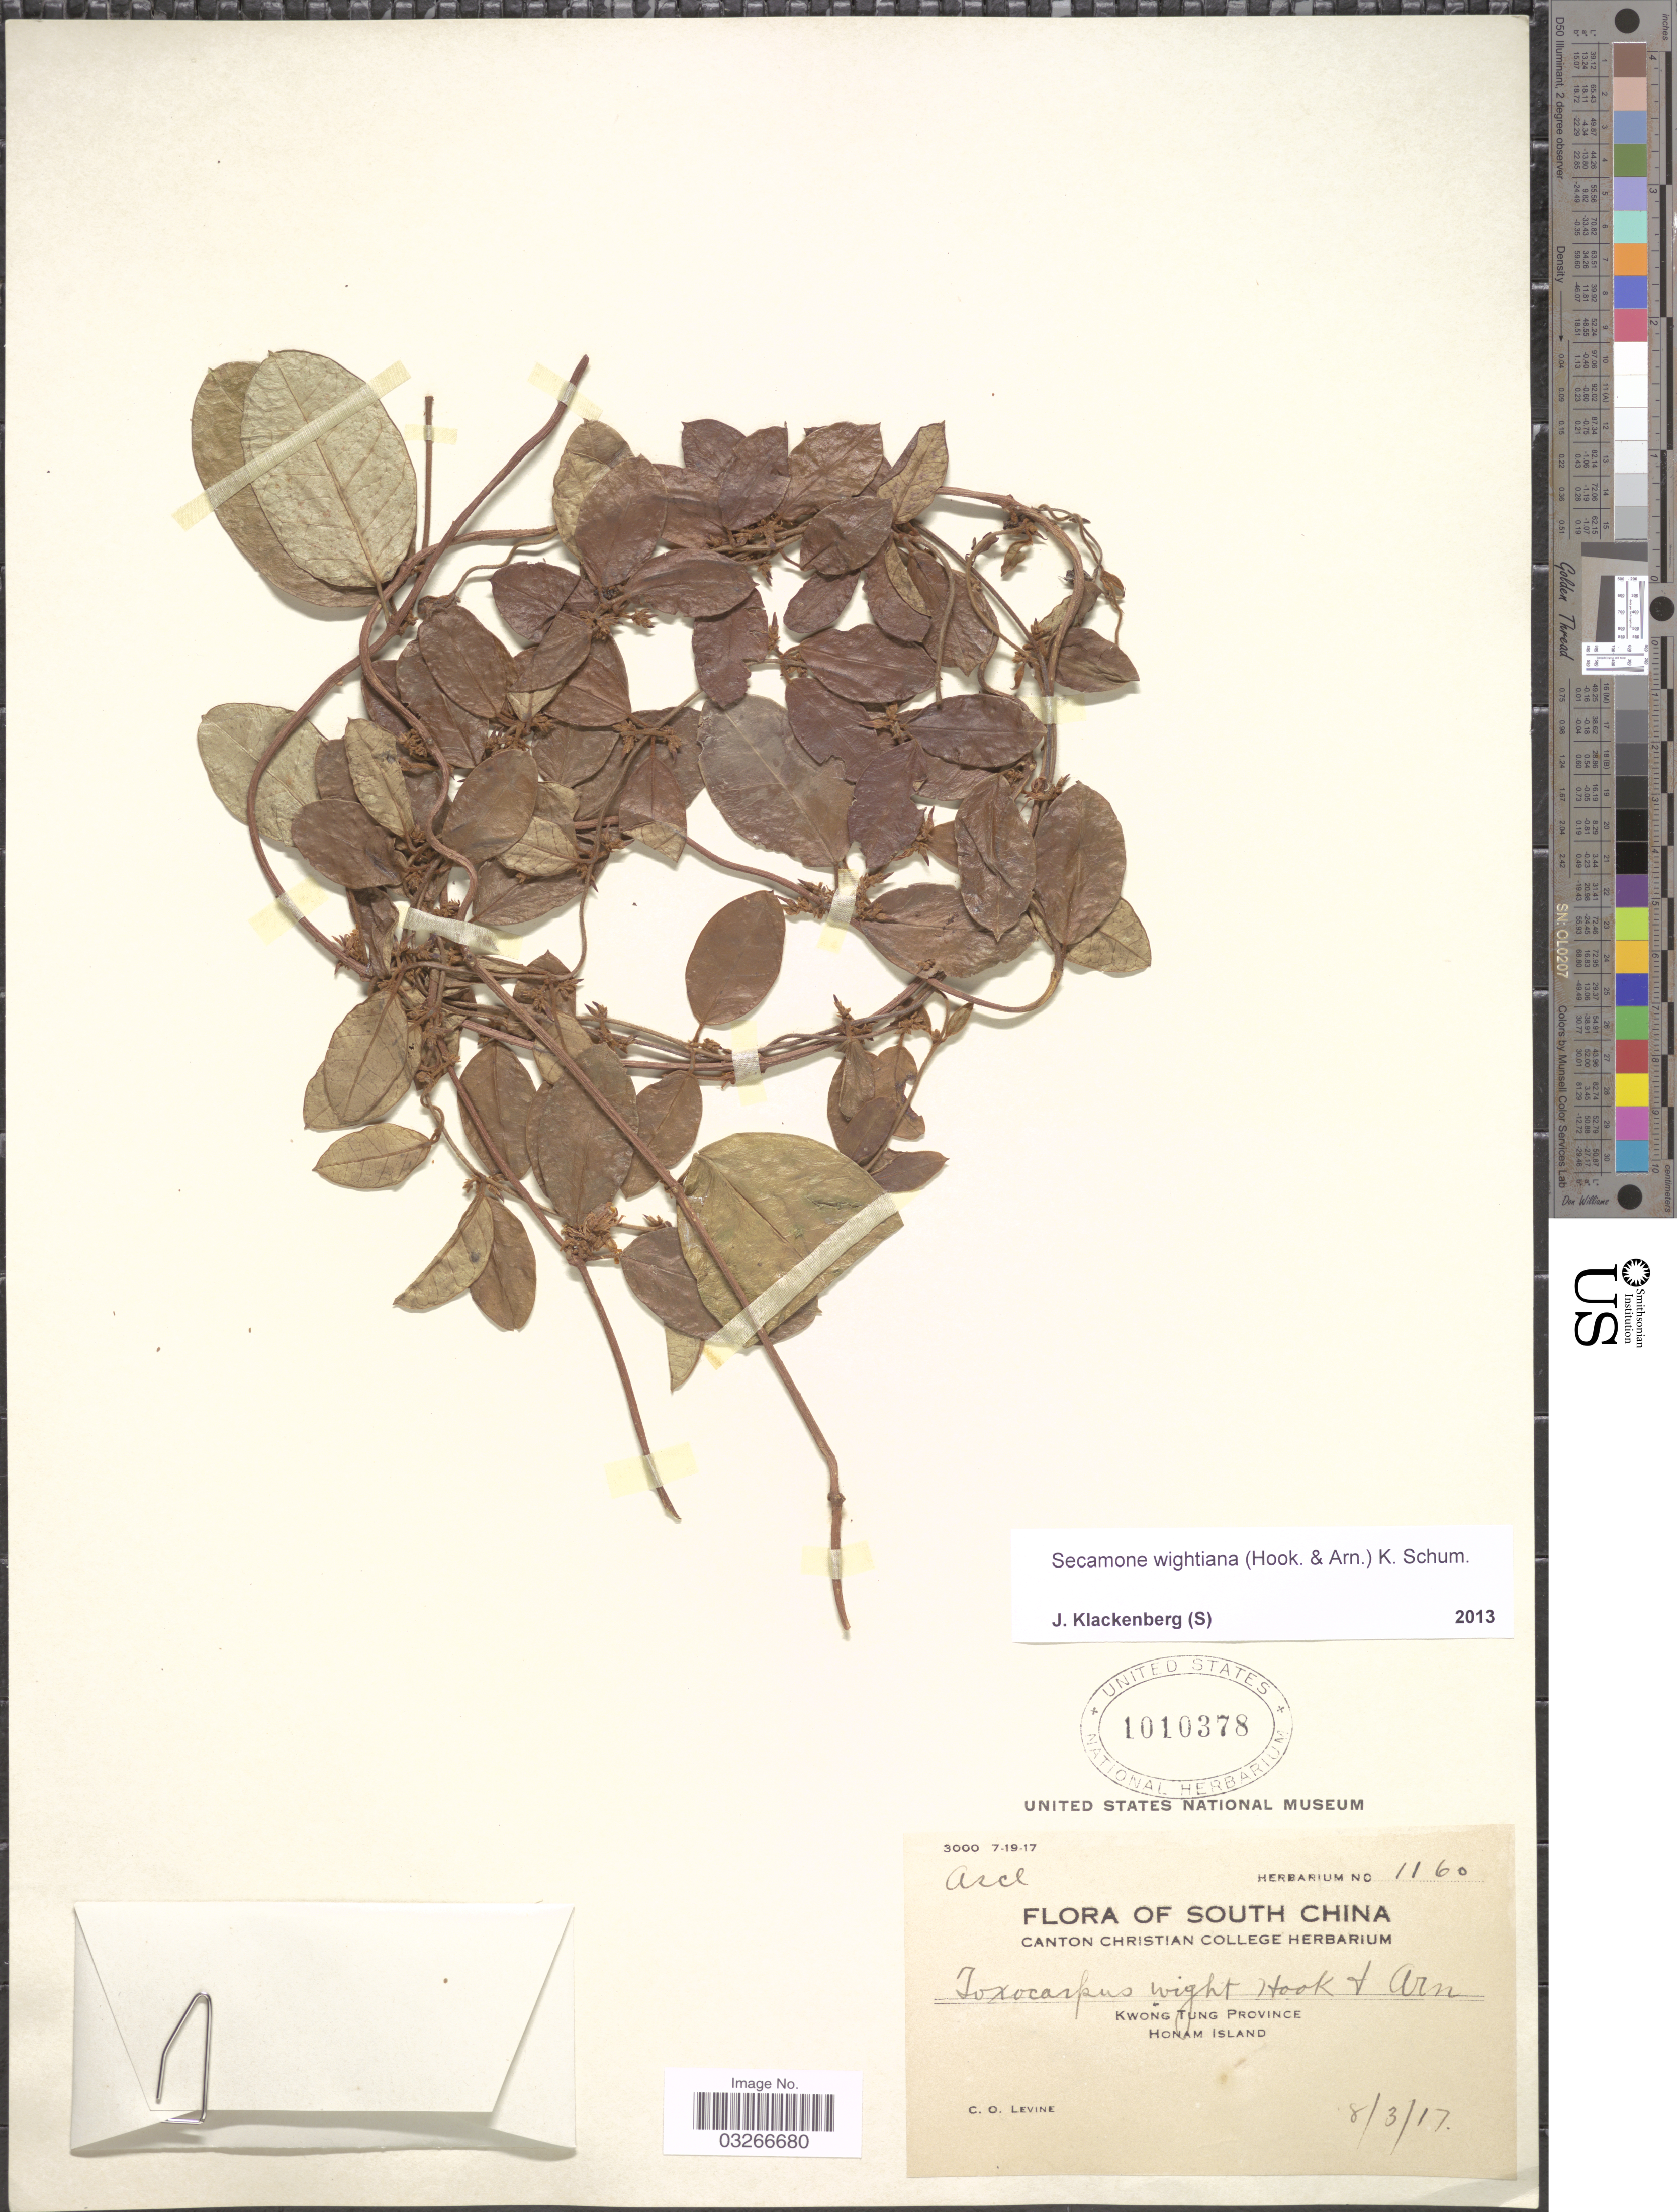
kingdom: Plantae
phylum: Tracheophyta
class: Magnoliopsida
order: Gentianales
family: Apocynaceae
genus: Secamone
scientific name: Secamone wightiana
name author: (Hook. & Arn.) K. Schum.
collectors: C. O. Levine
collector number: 1160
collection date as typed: Transcribed d/m/y: 8/3/17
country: China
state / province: Guangdong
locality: South China. Kwong Tung Province. Honam Island.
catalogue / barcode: US 1010378